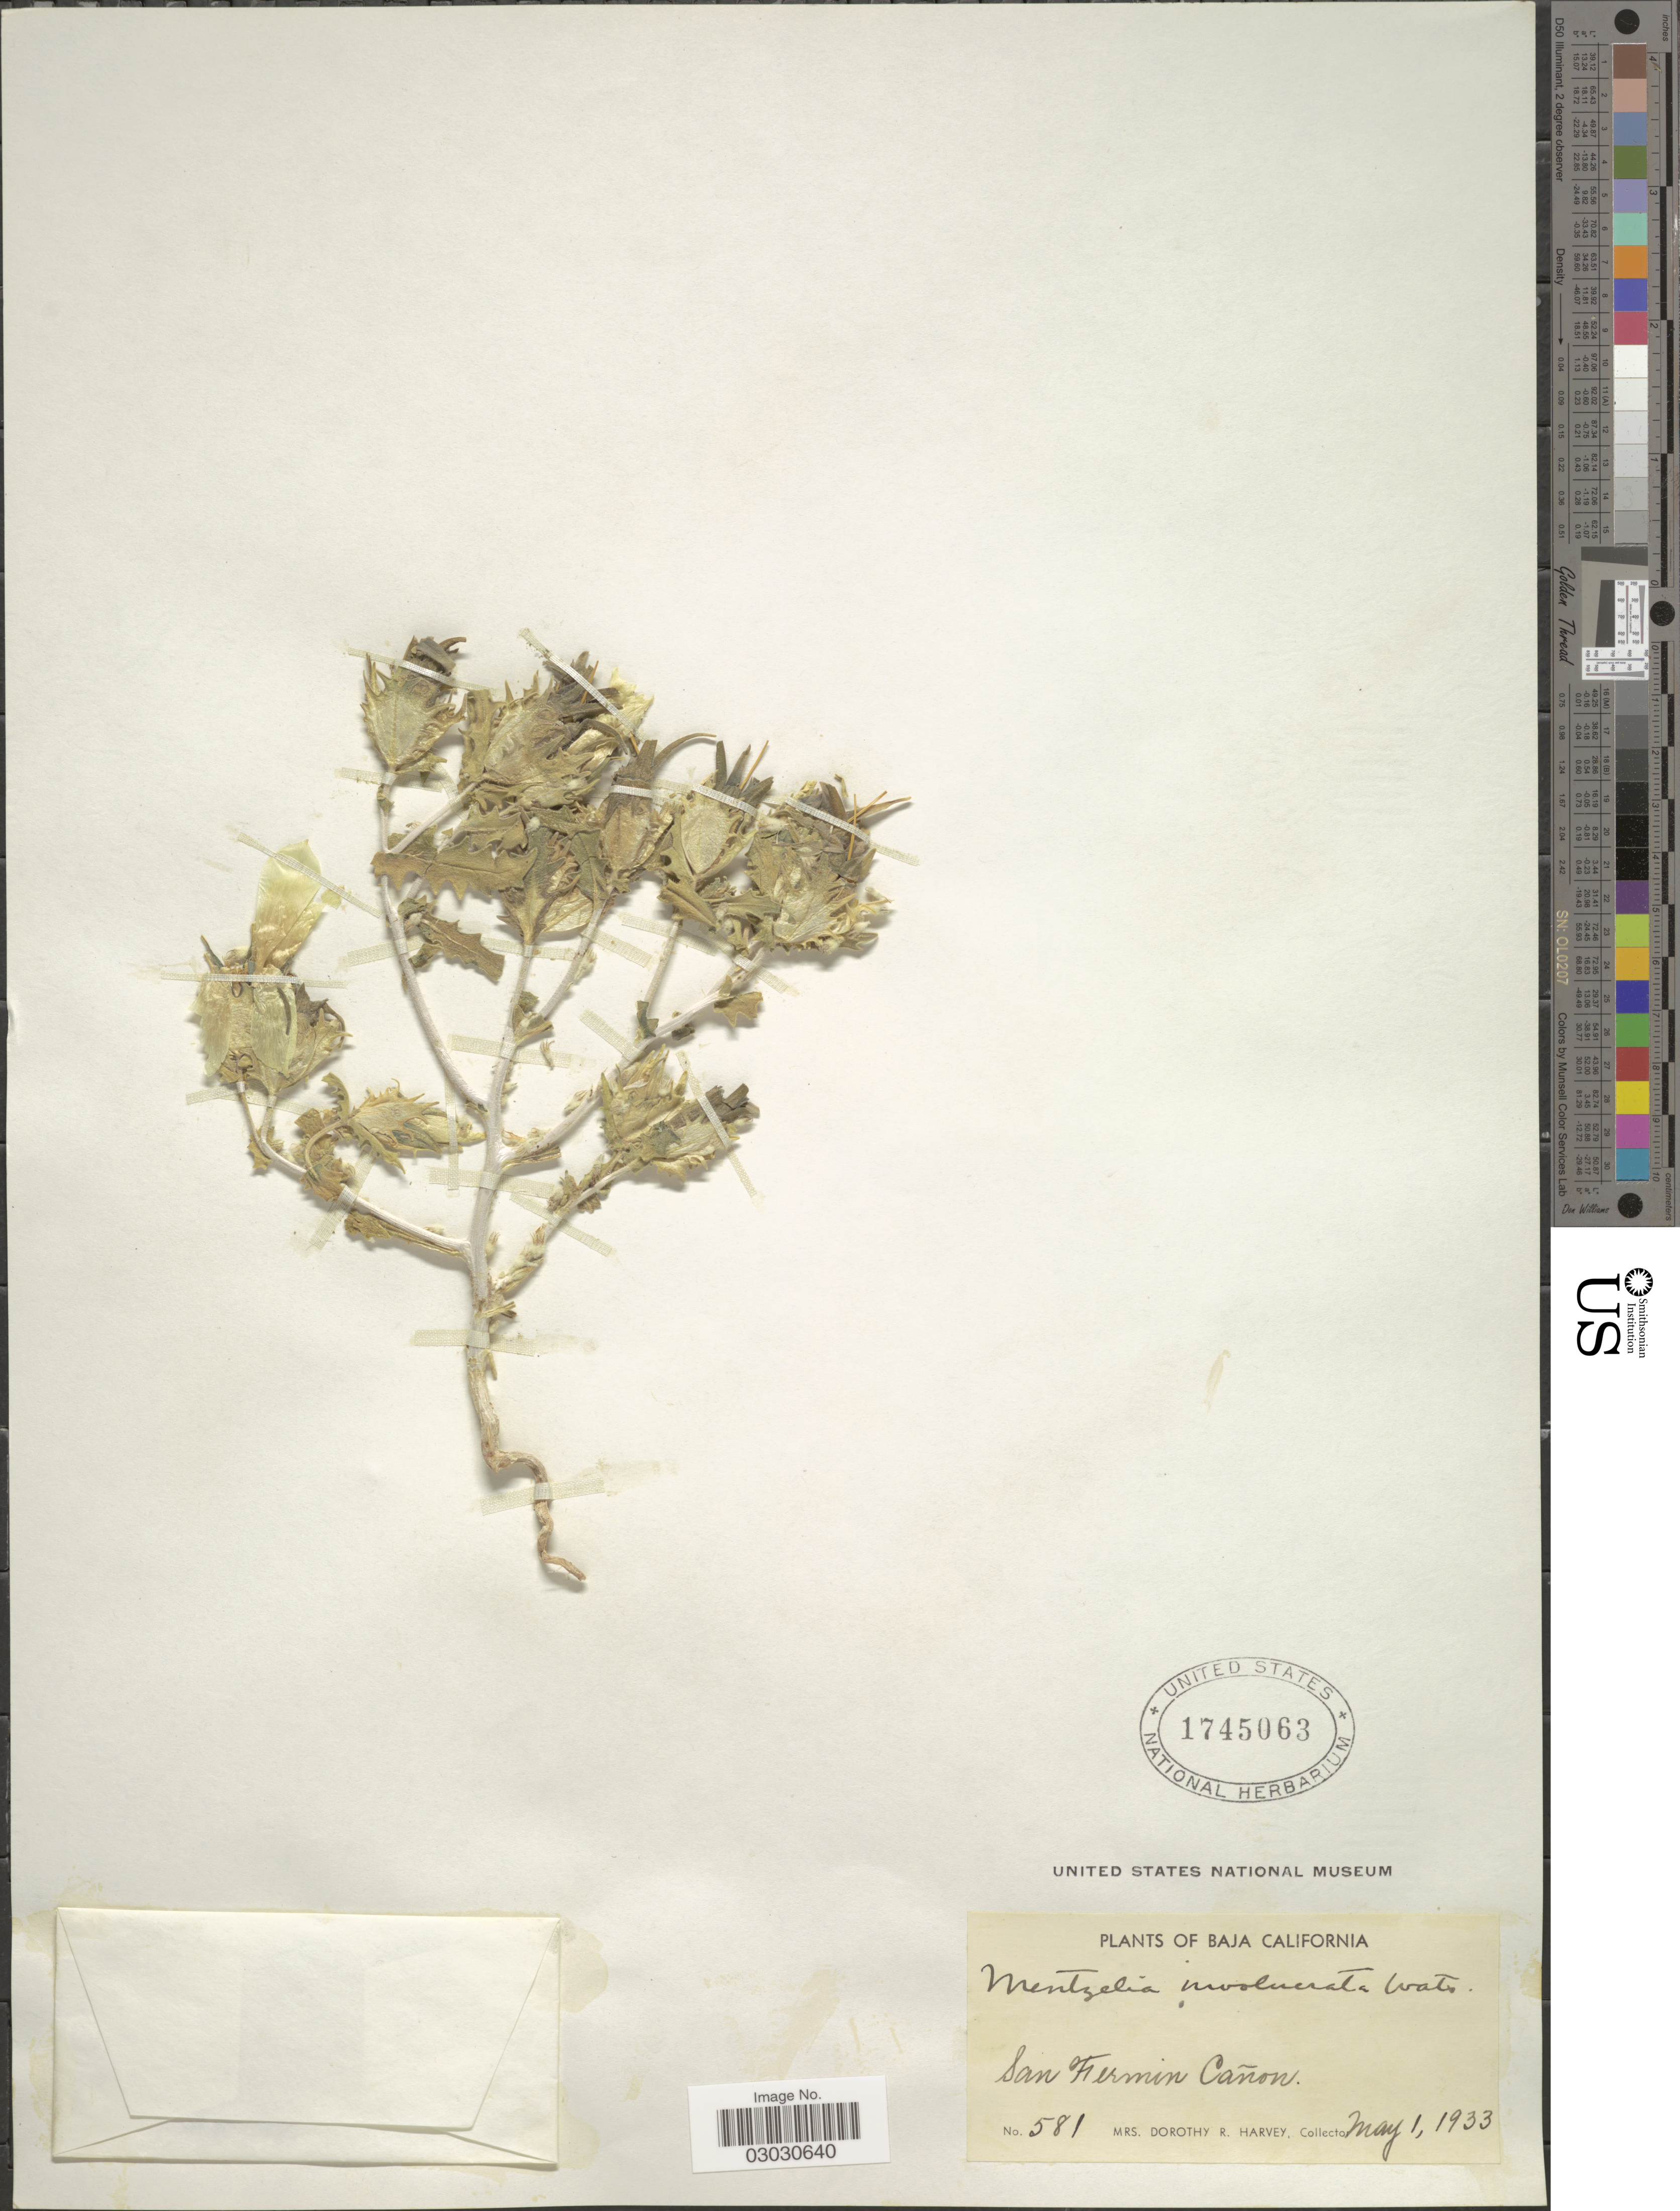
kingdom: Plantae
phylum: Tracheophyta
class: Magnoliopsida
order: Cornales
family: Loasaceae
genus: Mentzelia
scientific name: Mentzelia involucrata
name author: S. Watson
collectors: Harvey, Mrs. D. R.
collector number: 581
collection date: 1933-05-01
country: Mexico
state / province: Baja California Norte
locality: San Fermin Cañon.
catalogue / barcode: US 1745063